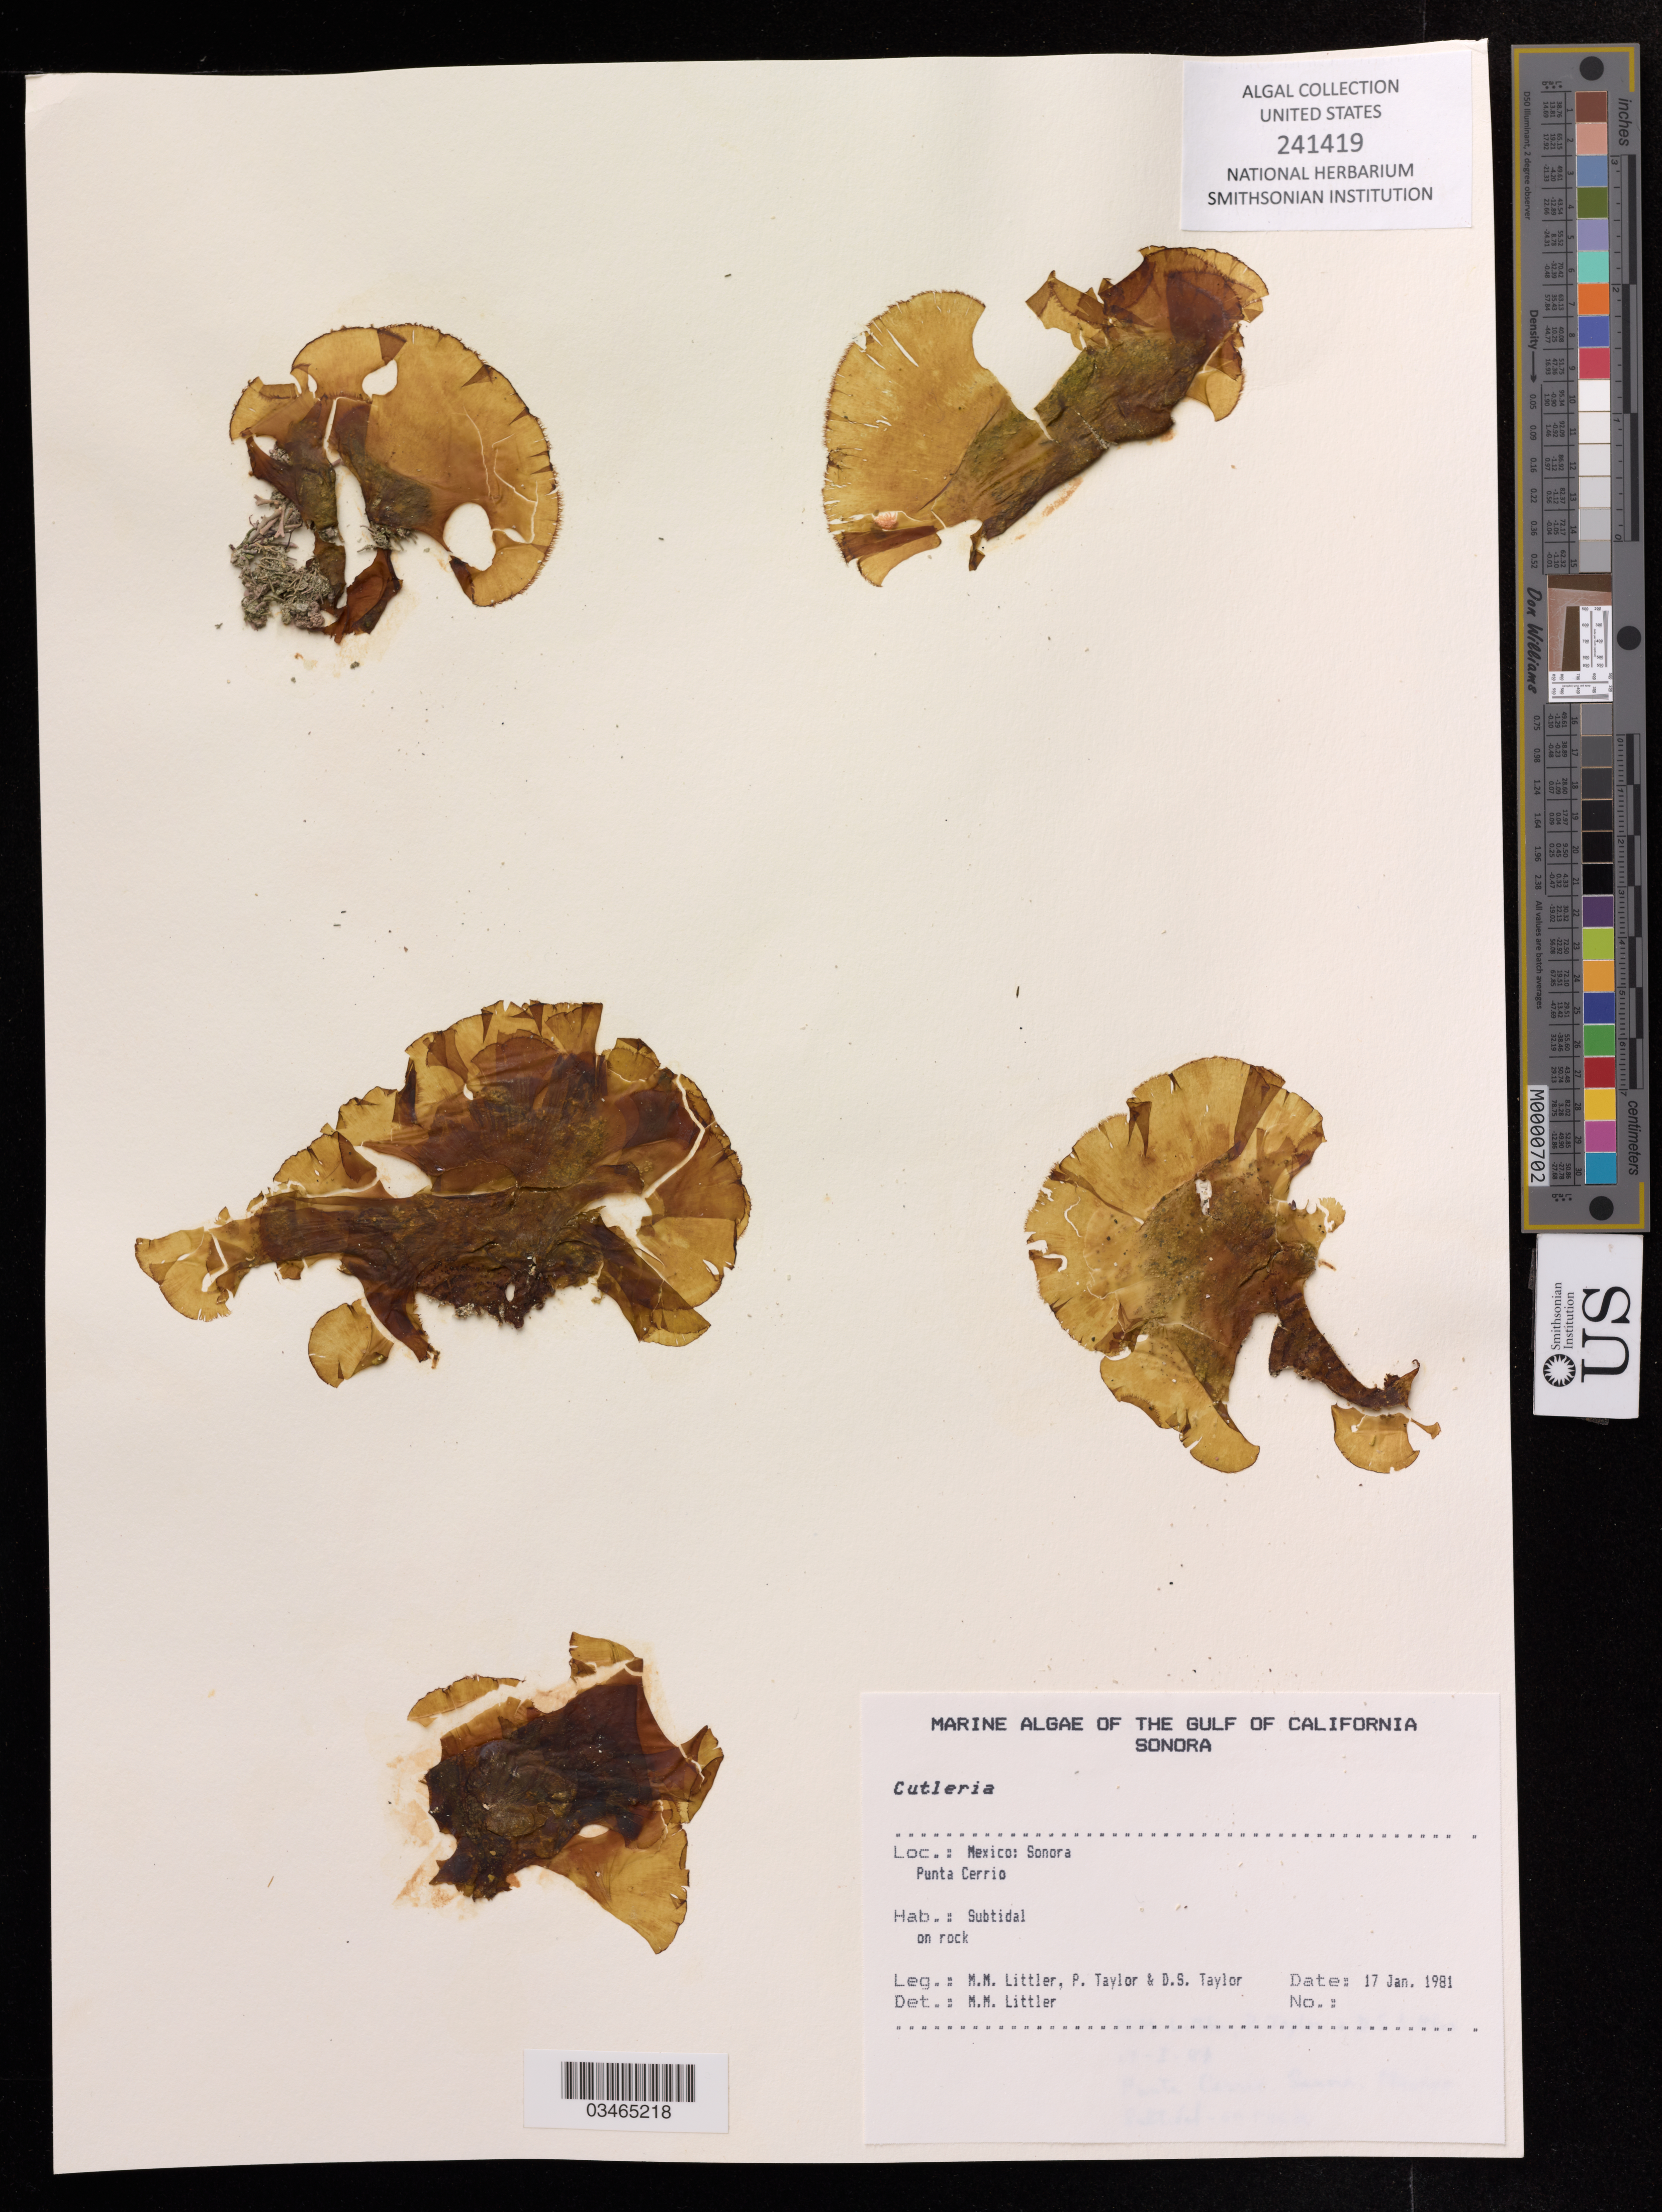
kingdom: Chromista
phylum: Ochrophyta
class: Phaeophyceae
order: Cutleriales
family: Cutleriaceae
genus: Cutleria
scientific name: Cutleria sp.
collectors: M. M. Littler & P. Taylor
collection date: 1981-01-17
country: Mexico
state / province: Sonora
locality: The Gulf of California. Punta Cerrio.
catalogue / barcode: US 241419